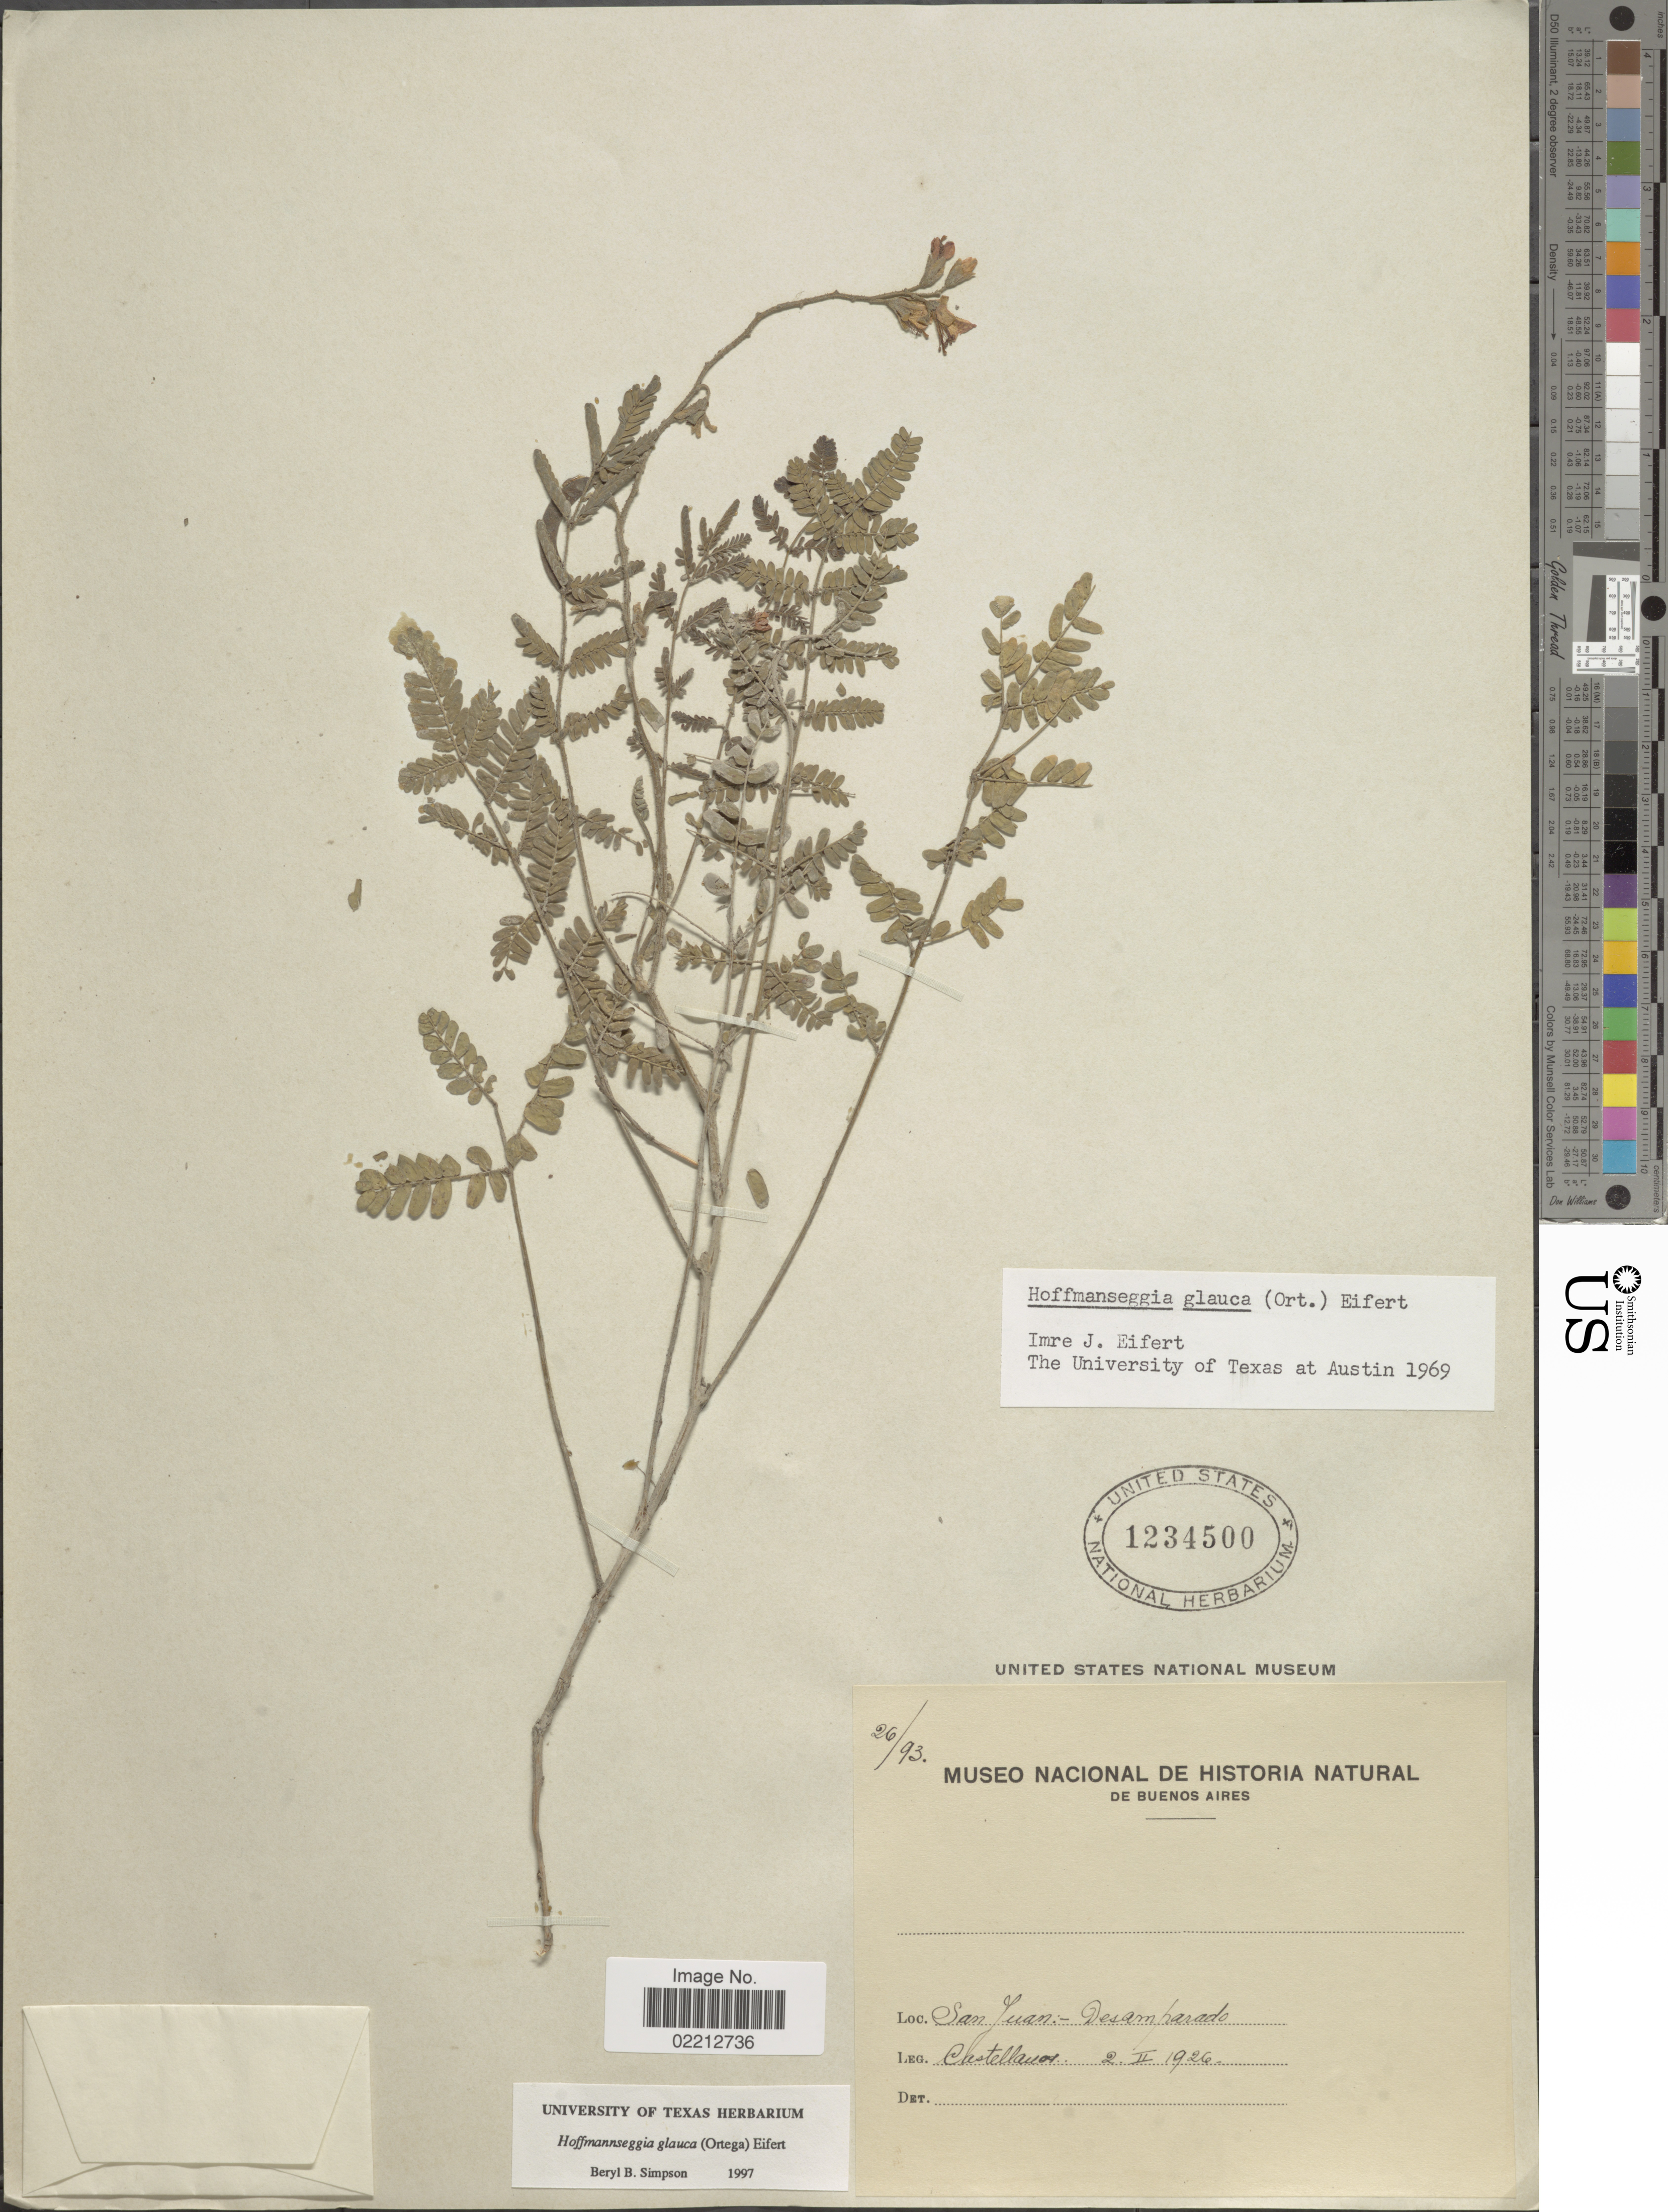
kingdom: Plantae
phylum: Tracheophyta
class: Magnoliopsida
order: Fabales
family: Fabaceae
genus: Hoffmannseggia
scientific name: Hoffmannseggia glauca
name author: (Ortega) Eifert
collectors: -- Castellanos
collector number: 26/93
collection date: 1926-01-01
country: Argentina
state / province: San Luis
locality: Villa Mercedes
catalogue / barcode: US 12324500